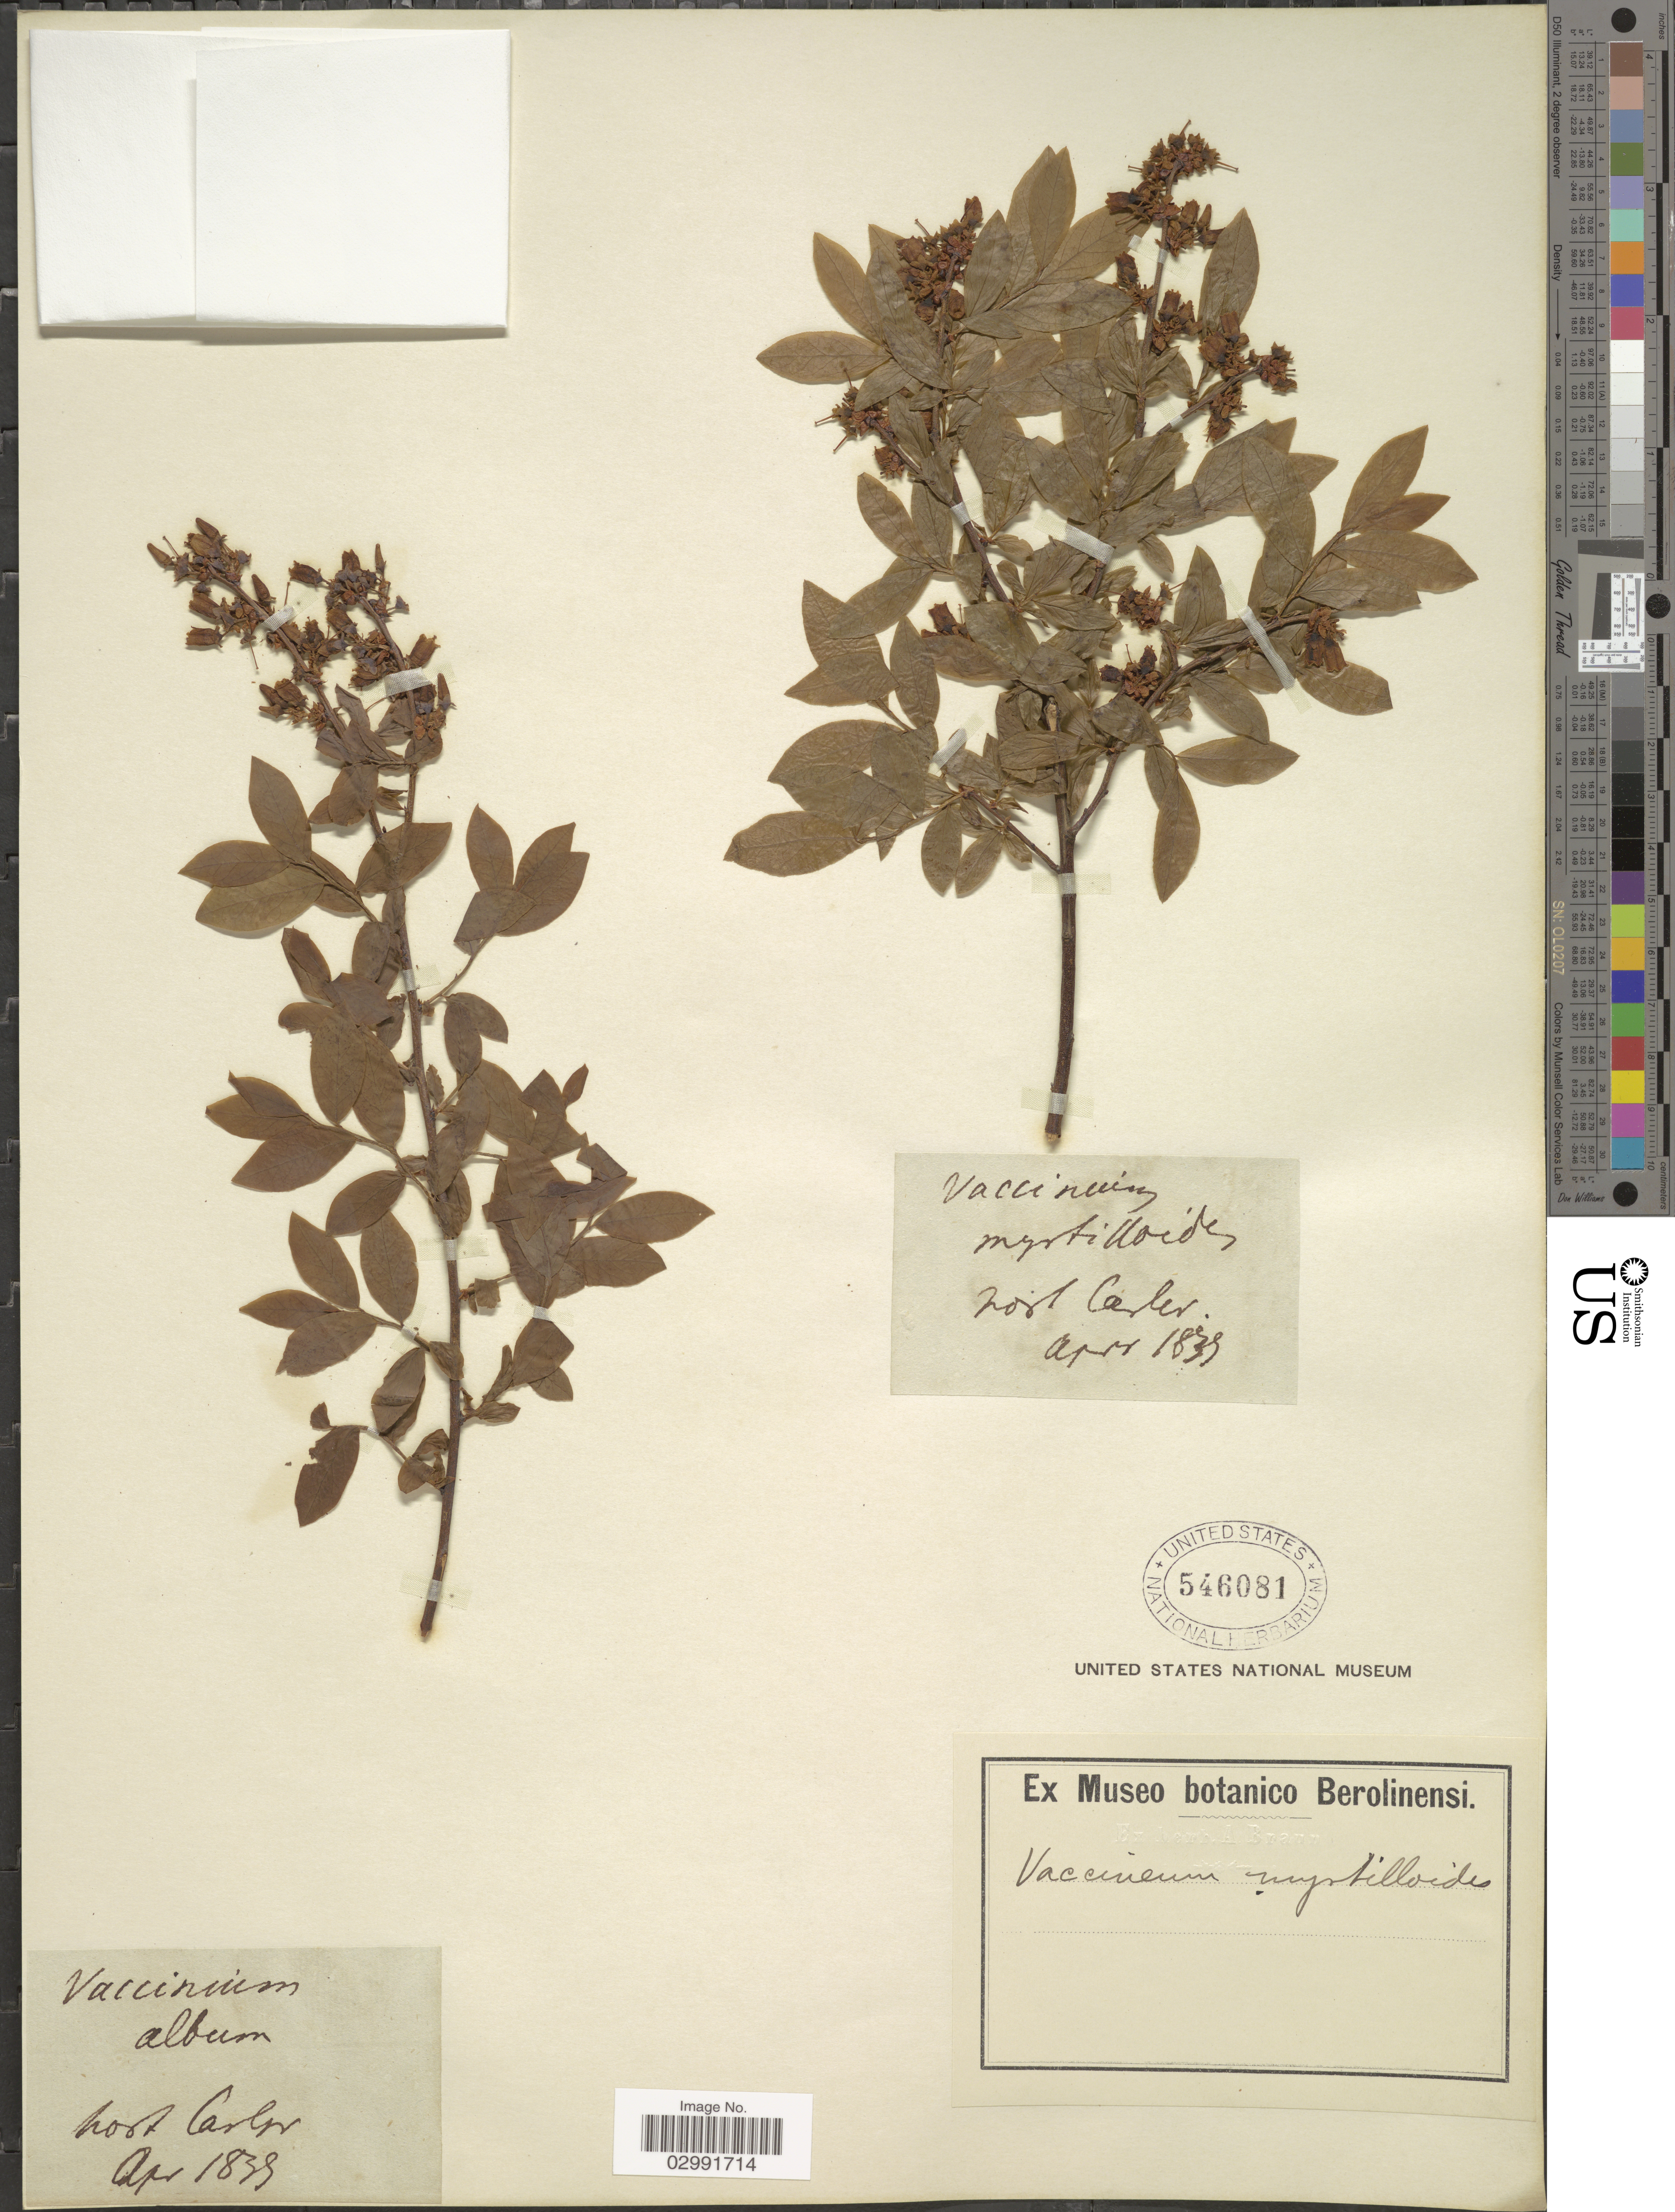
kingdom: Plantae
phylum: Tracheophyta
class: Magnoliopsida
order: Ericales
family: Ericaceae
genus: Vaccinium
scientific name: Vaccinium myrtilloides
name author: Michx.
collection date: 1839-04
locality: [illegible text]ost Carler.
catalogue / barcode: US 546081